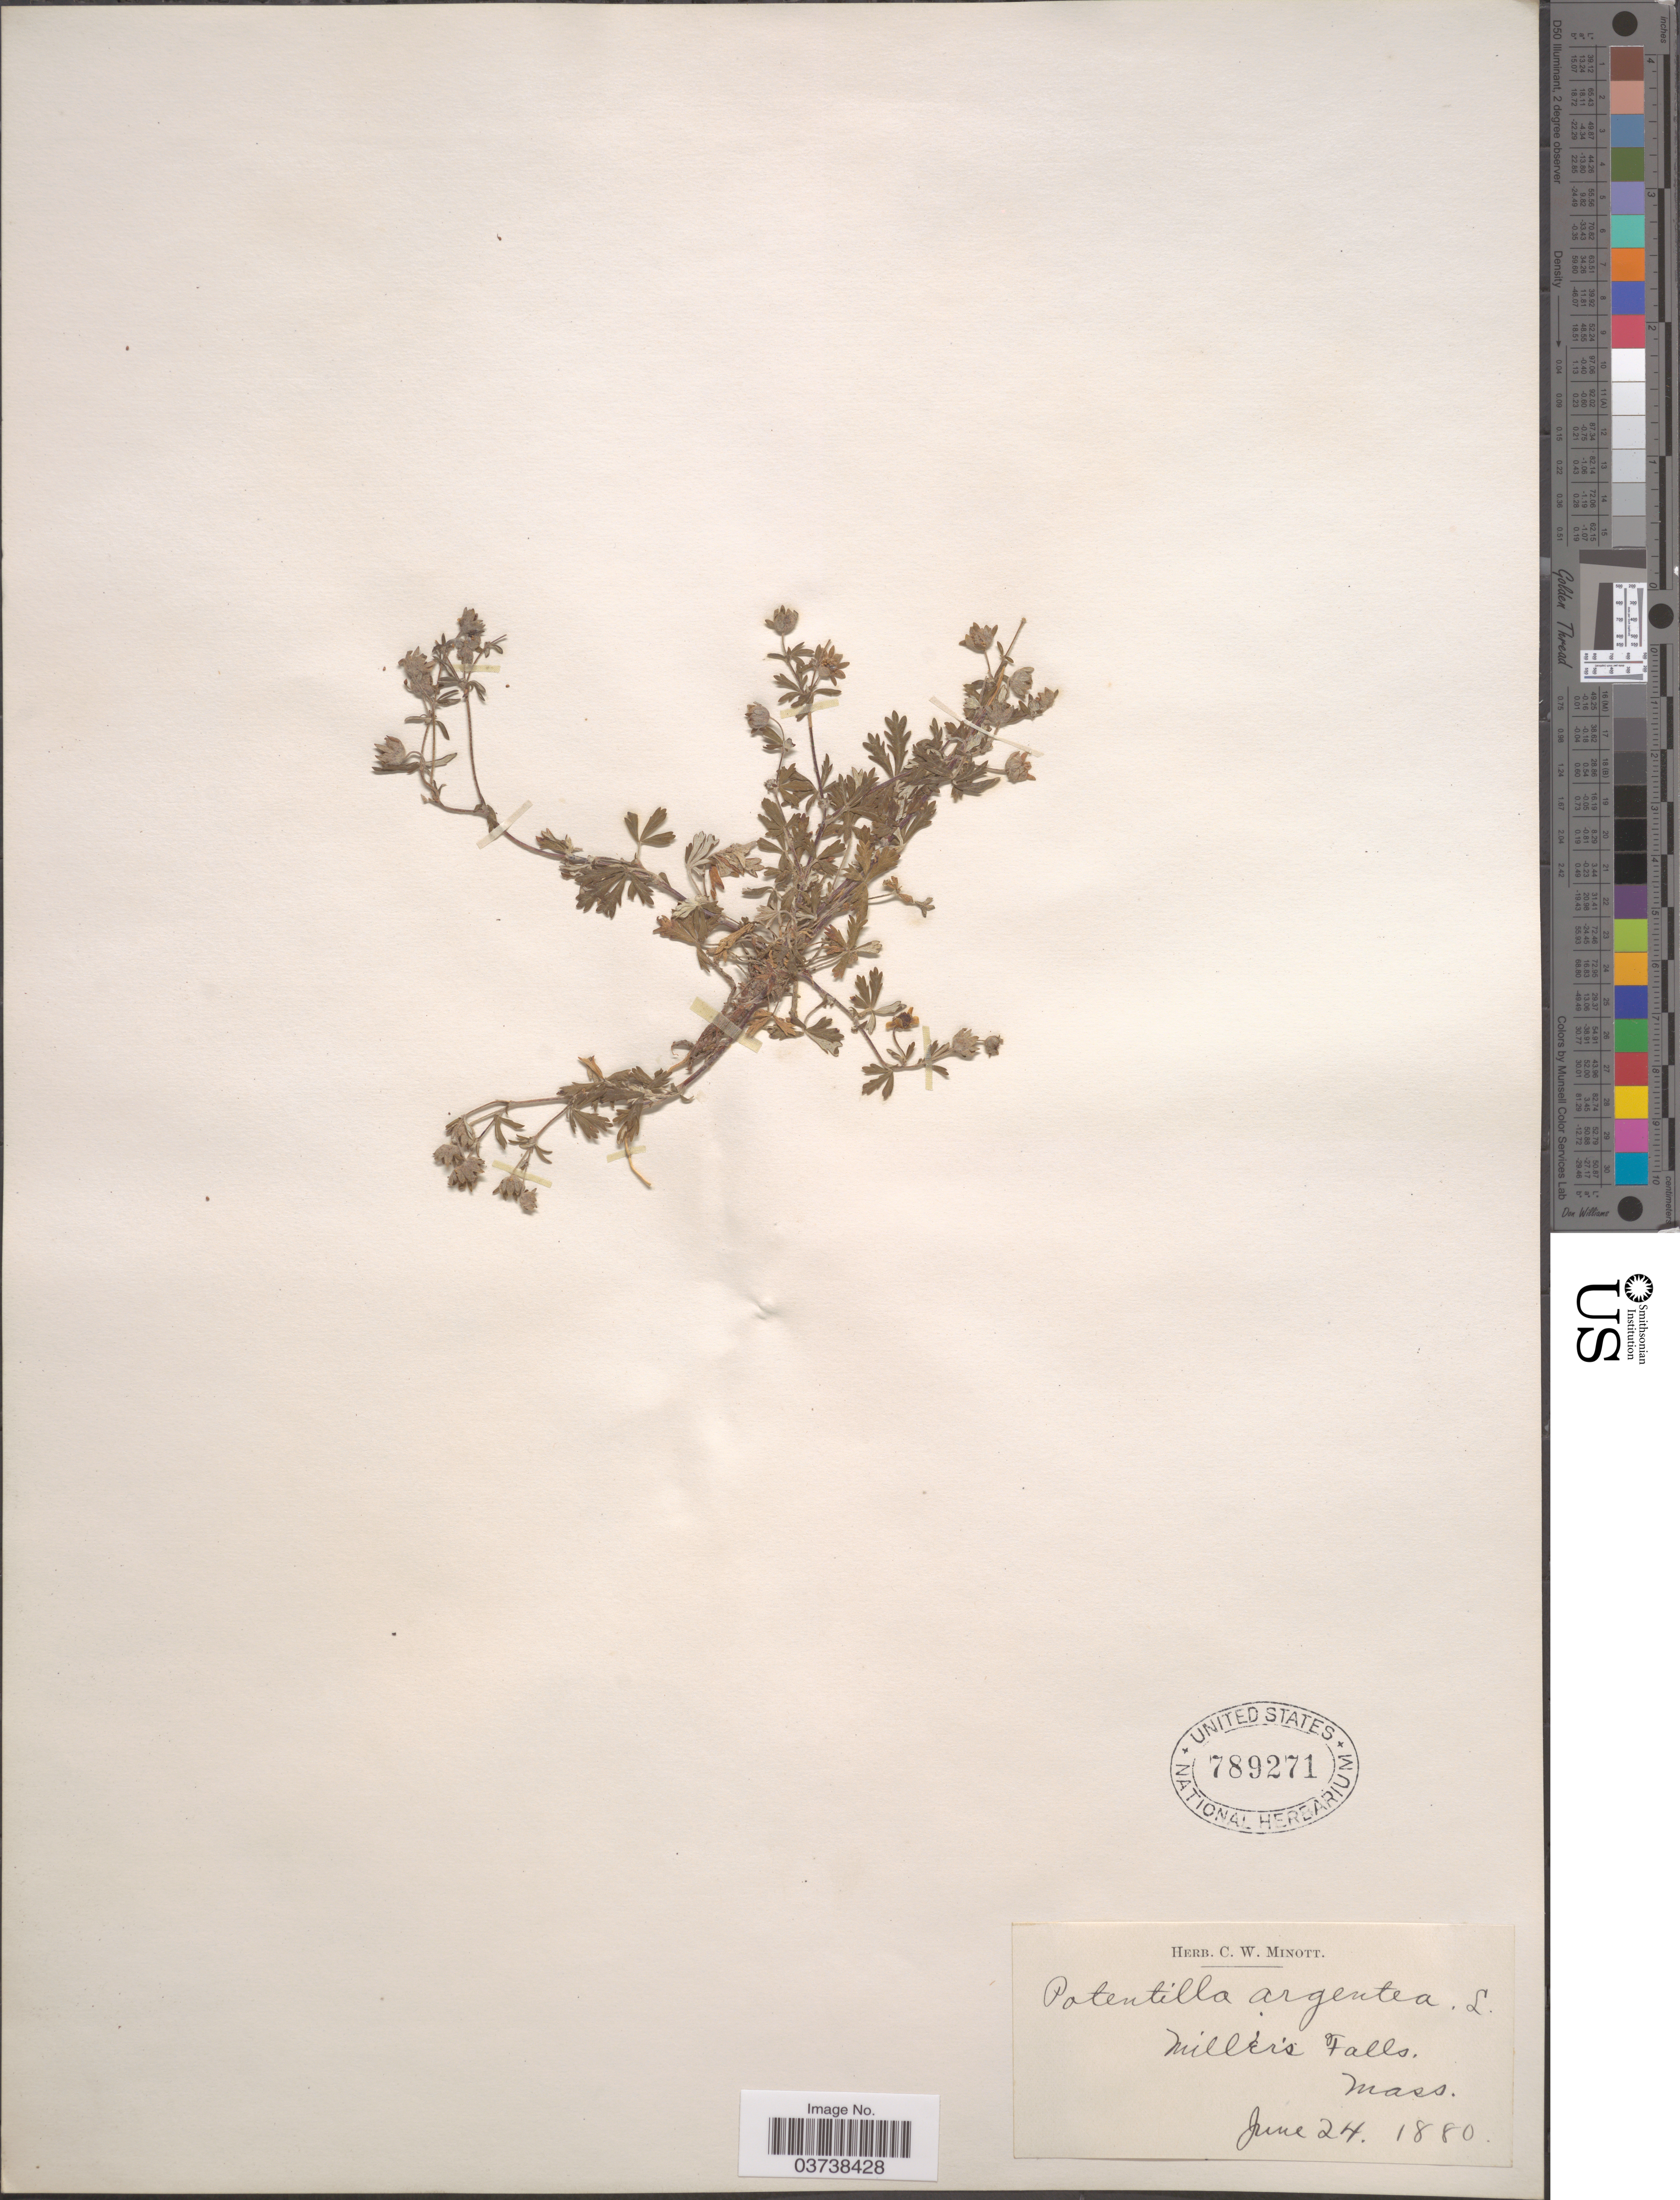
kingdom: Plantae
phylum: Tracheophyta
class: Magnoliopsida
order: Rosales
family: Rosaceae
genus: Potentilla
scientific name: Potentilla argentea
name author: L.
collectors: ex herb. C. W. Minott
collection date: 1880-06-24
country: United States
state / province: Massachusetts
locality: Miller's Falls.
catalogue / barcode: US 789271